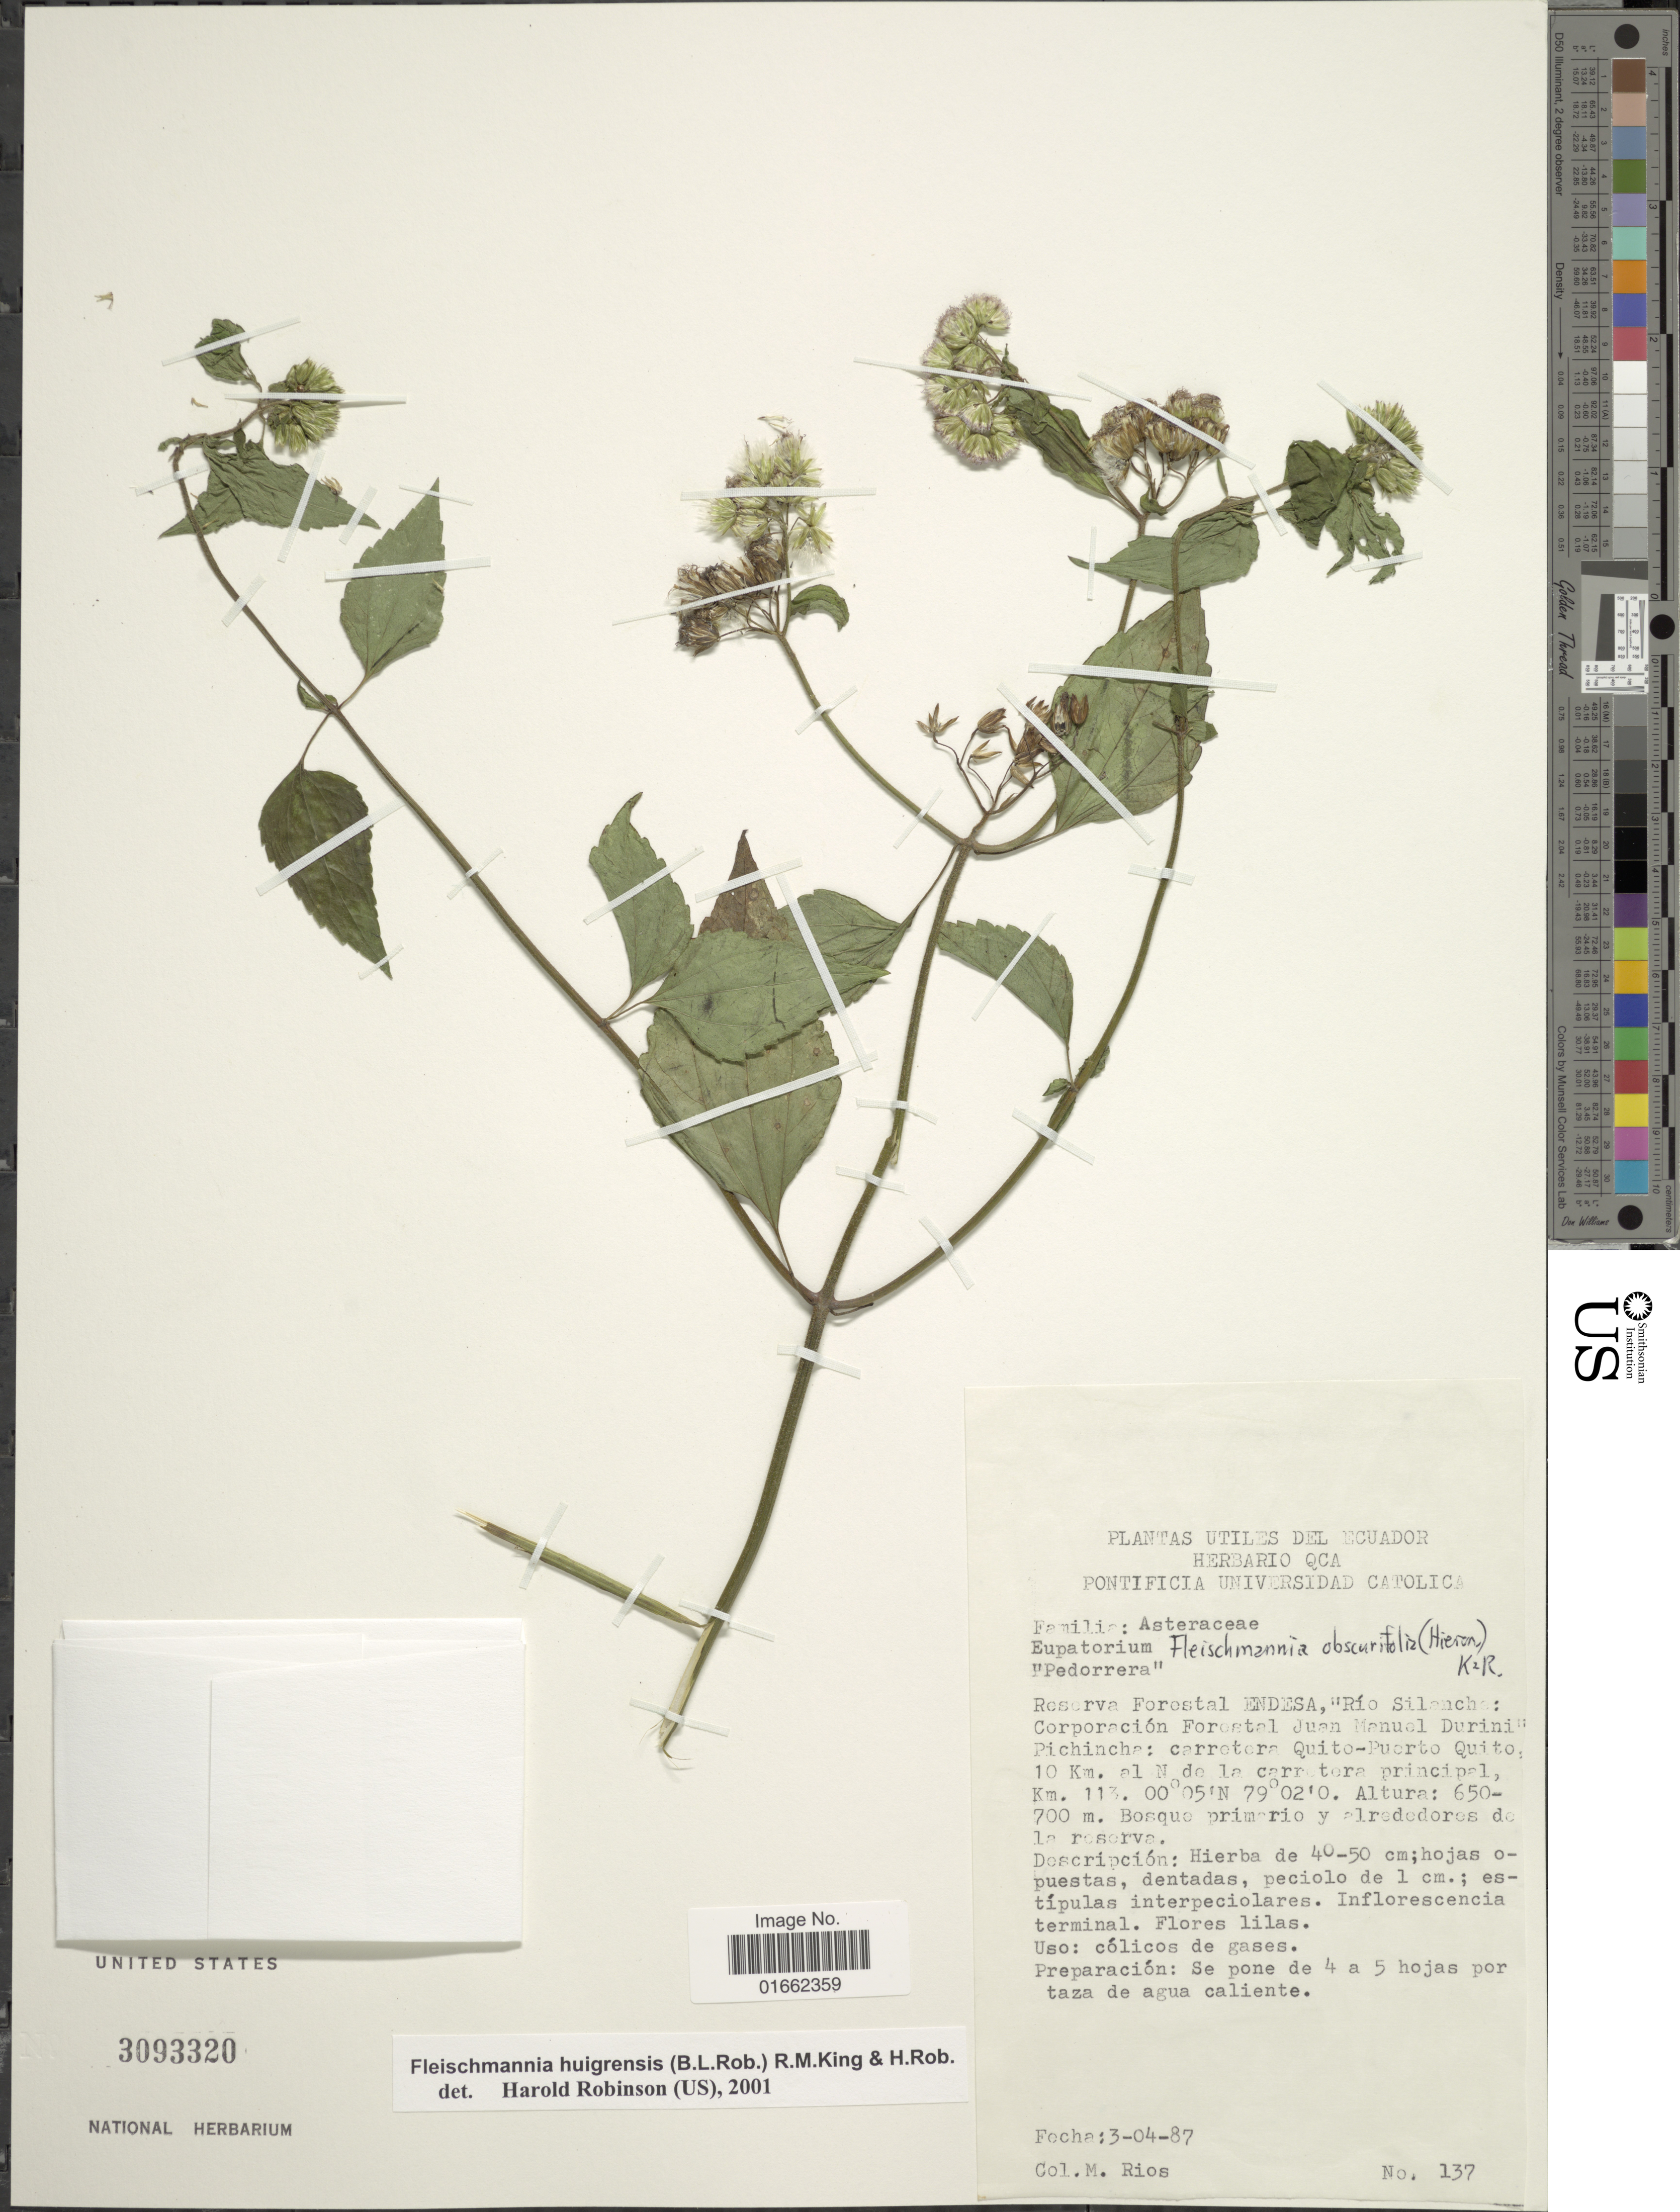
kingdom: Plantae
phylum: Tracheophyta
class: Magnoliopsida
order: Asterales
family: Asteraceae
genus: Fleischmannia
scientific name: Fleischmannia obscurifolia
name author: (Hieron.) R.M. King & H. Rob.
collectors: M. Rios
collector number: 137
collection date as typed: Transcribed d/m/y: 3/4/87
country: Ecuador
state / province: Pichincha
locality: Reserva Forestal Endesa, "Río Silancha: Corporación Forestal Juan Manuel Durini": Pichincha: carretera Quito-Puerto Quito, 10 Km. al N de la carretera principal, Km 112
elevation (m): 650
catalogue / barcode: US 3093320